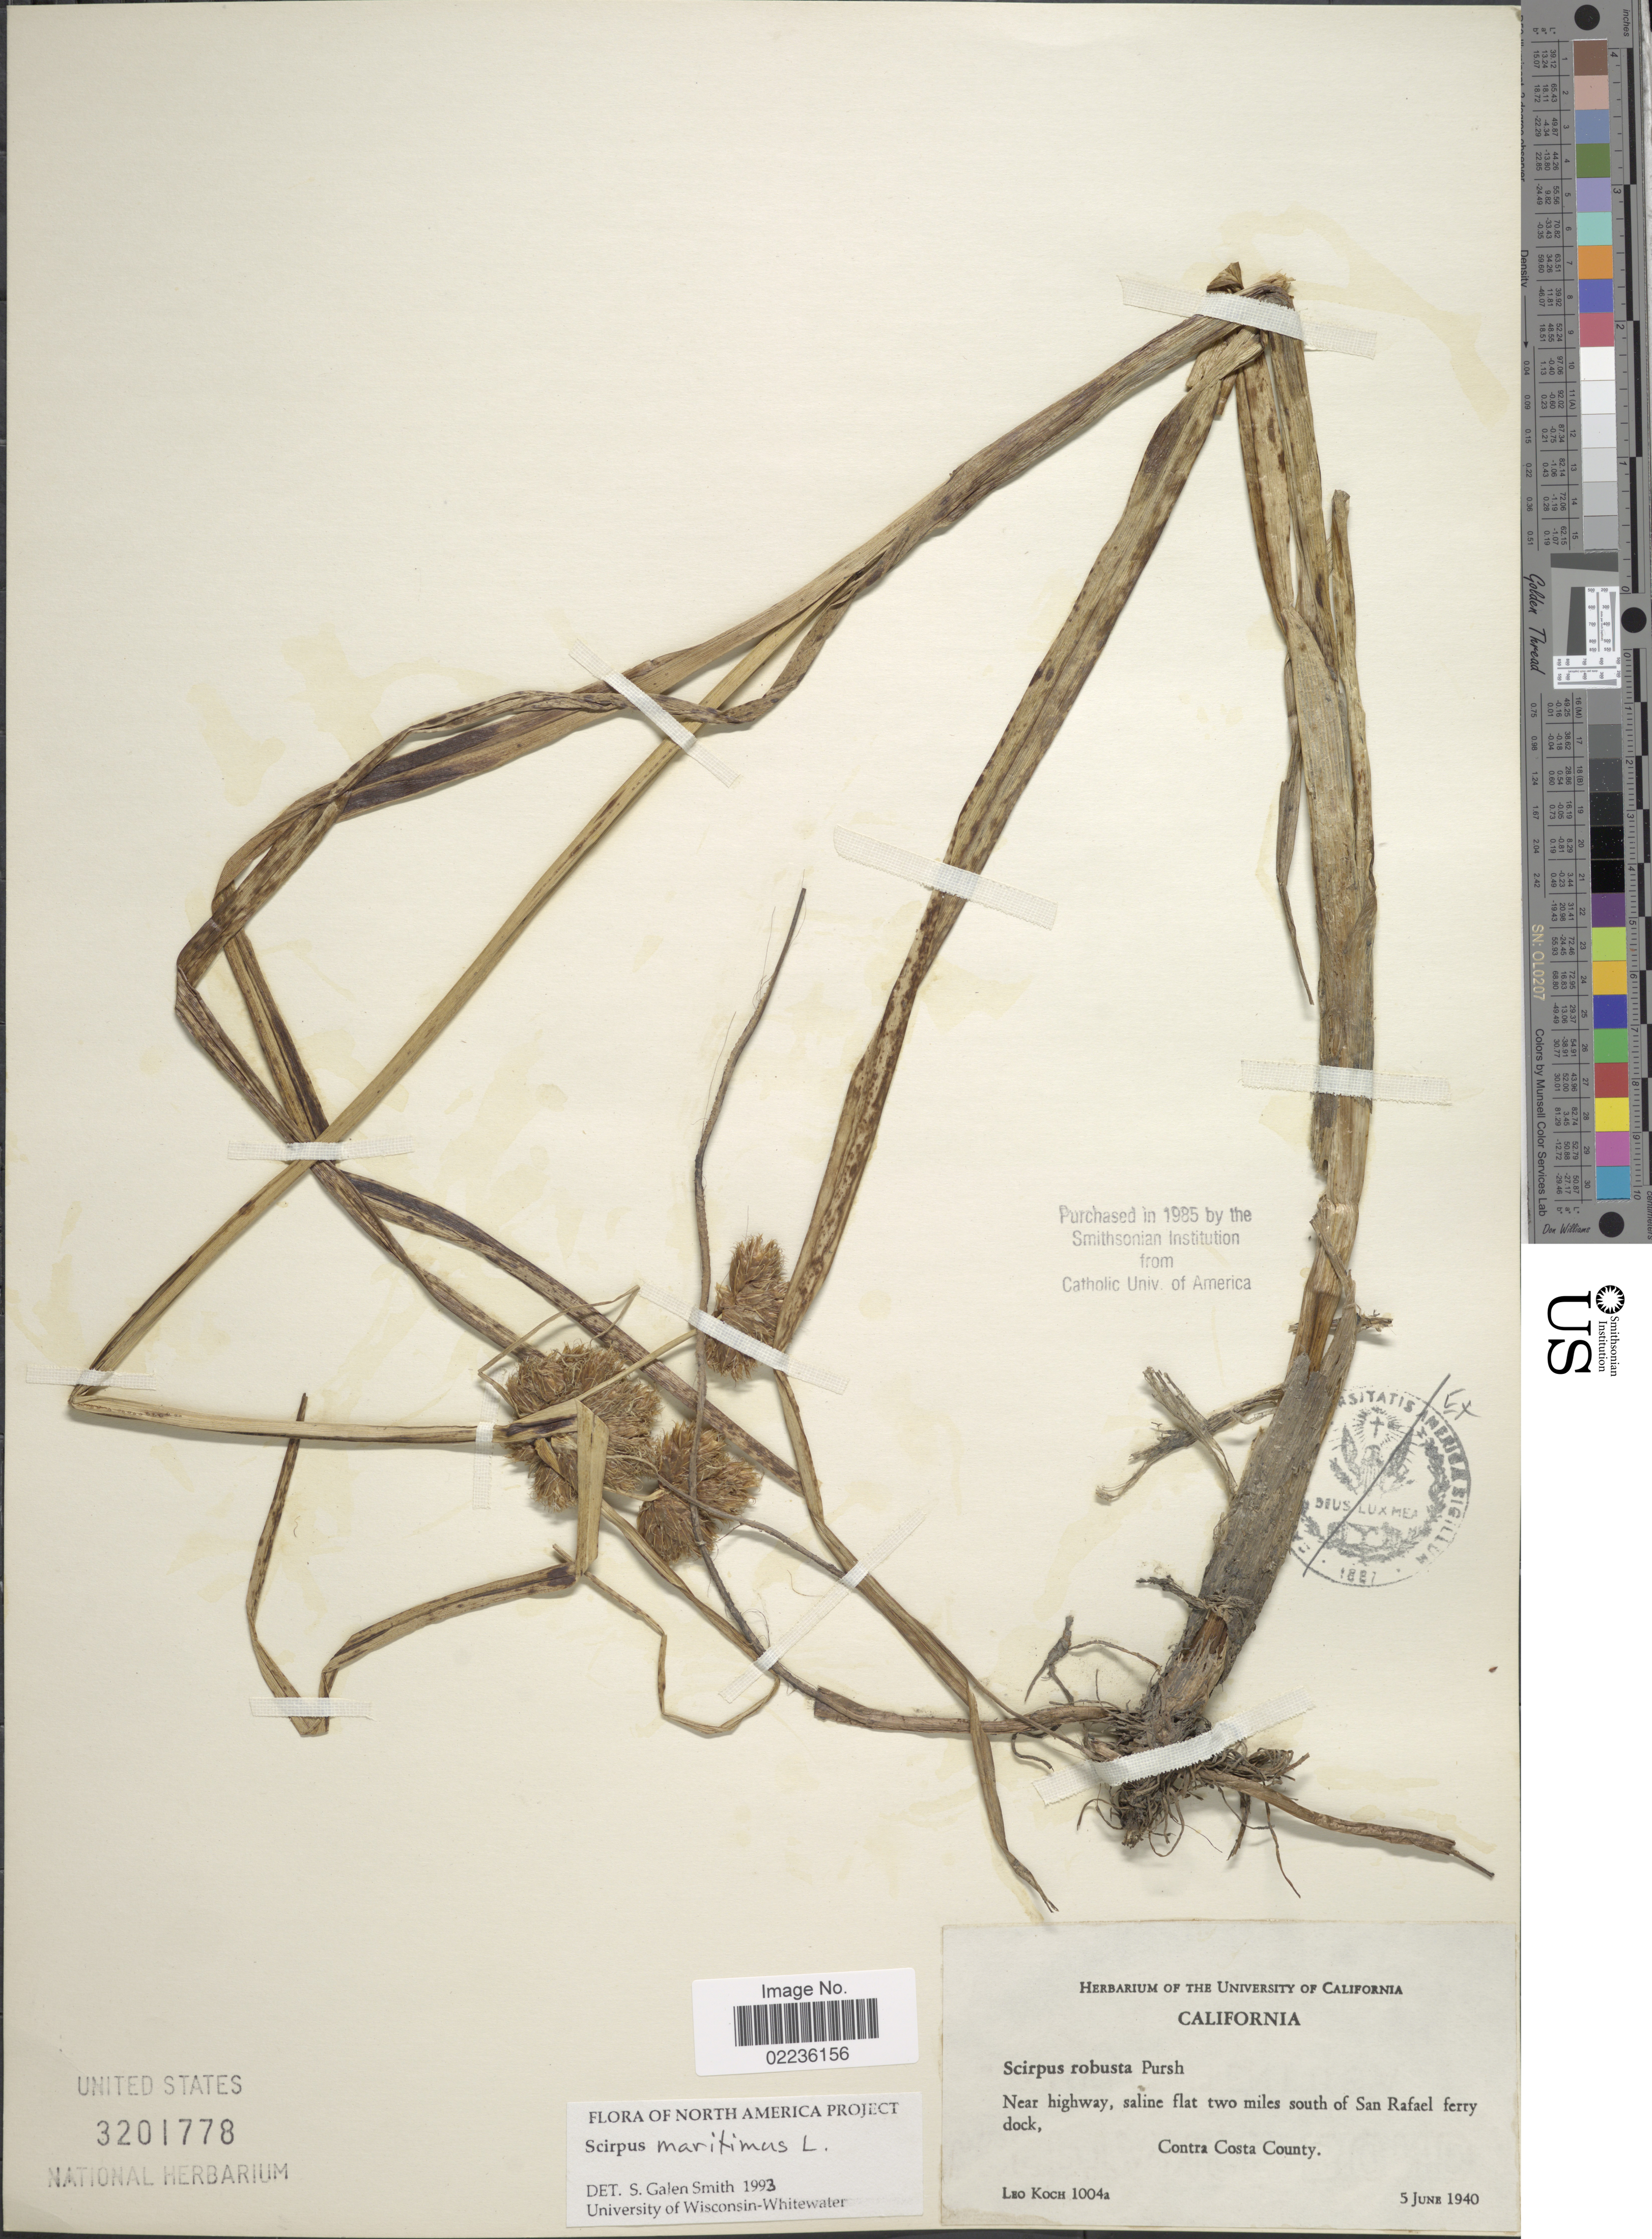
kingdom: Plantae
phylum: Tracheophyta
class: Liliopsida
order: Poales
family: Cyperaceae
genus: Bolboschoenus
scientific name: Bolboschoenus maritimus subsp. paludosus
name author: (A. Nelson) T. Koyama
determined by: Strong, M. T., (US), Smithsonian Institution - National Museum of Natural History (UNITED STATES)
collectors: L. Koch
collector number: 1004a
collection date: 1940-06-05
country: United States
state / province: California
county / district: Contra Costa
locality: Near highway, saline flat two miles south of San Rafael ferry dock, Contra Costa County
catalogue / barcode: US 3201778